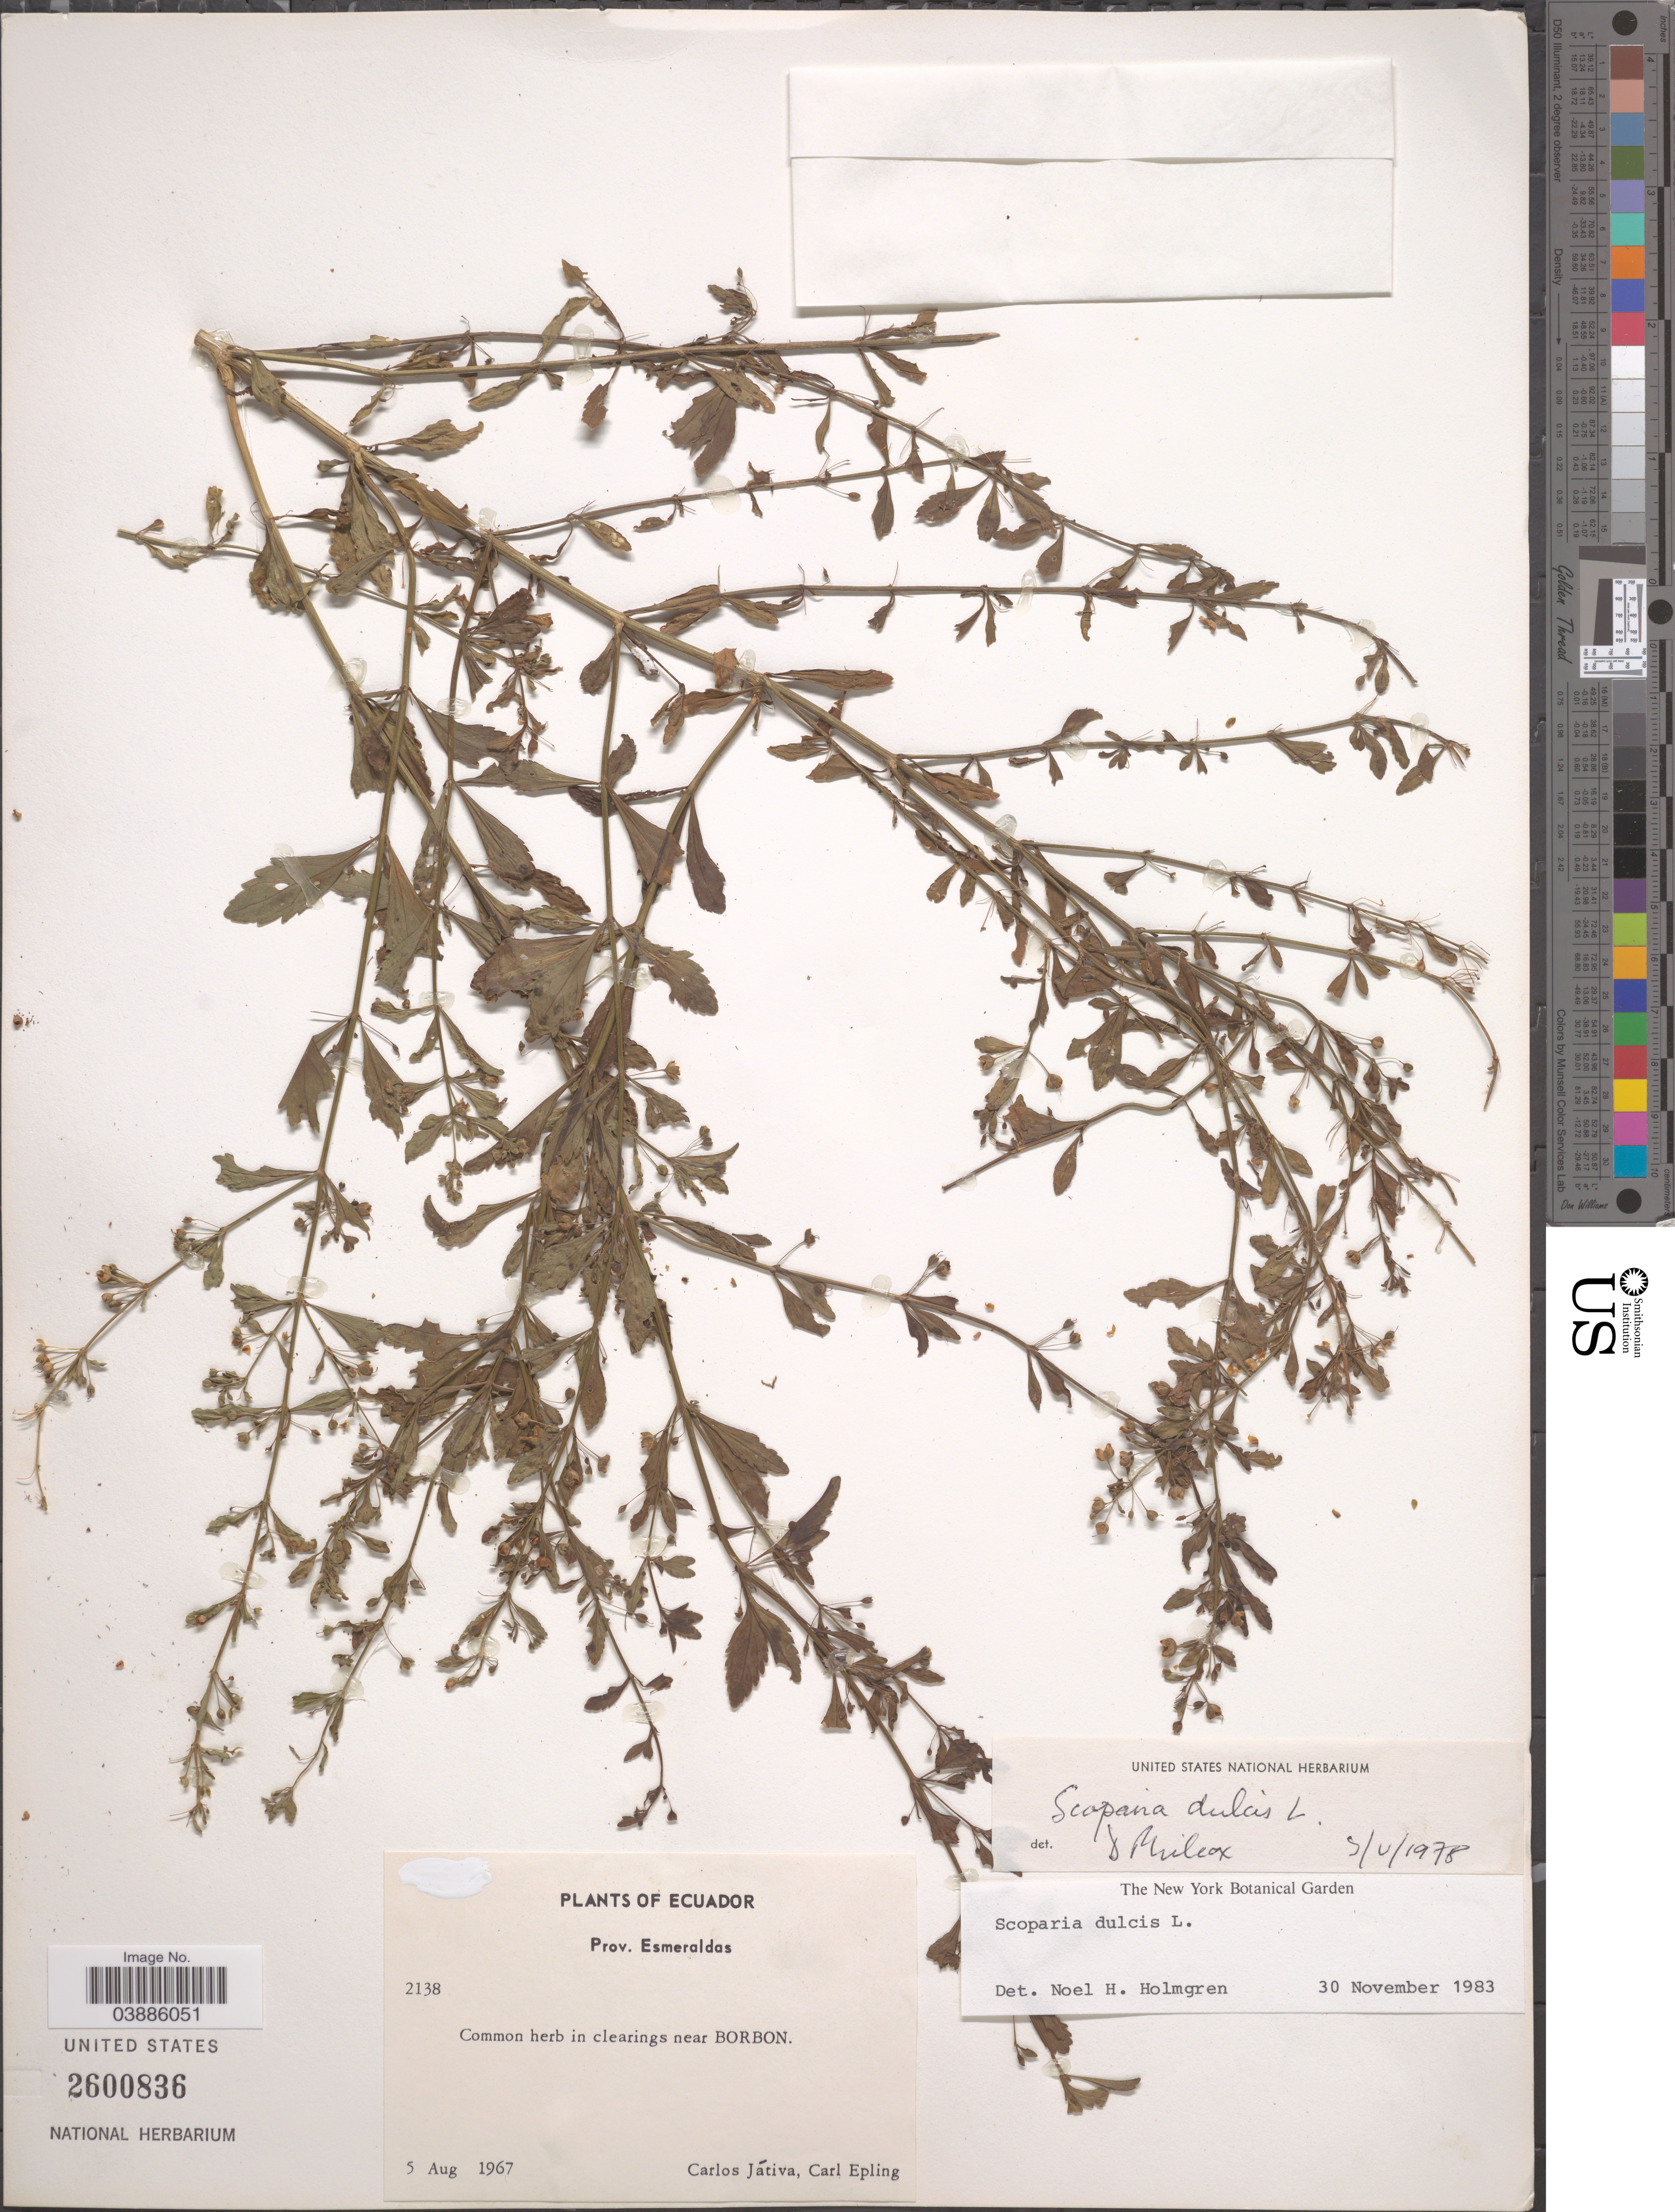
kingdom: Plantae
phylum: Tracheophyta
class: Magnoliopsida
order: Lamiales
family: Plantaginaceae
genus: Scoparia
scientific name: Scoparia dulcis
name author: L.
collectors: C. D. Játiva & C. C. Epling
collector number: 2138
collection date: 1967-08-05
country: Ecuador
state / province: Esmeraldas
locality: Common herb in clearings near Borbon.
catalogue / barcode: US 2600836